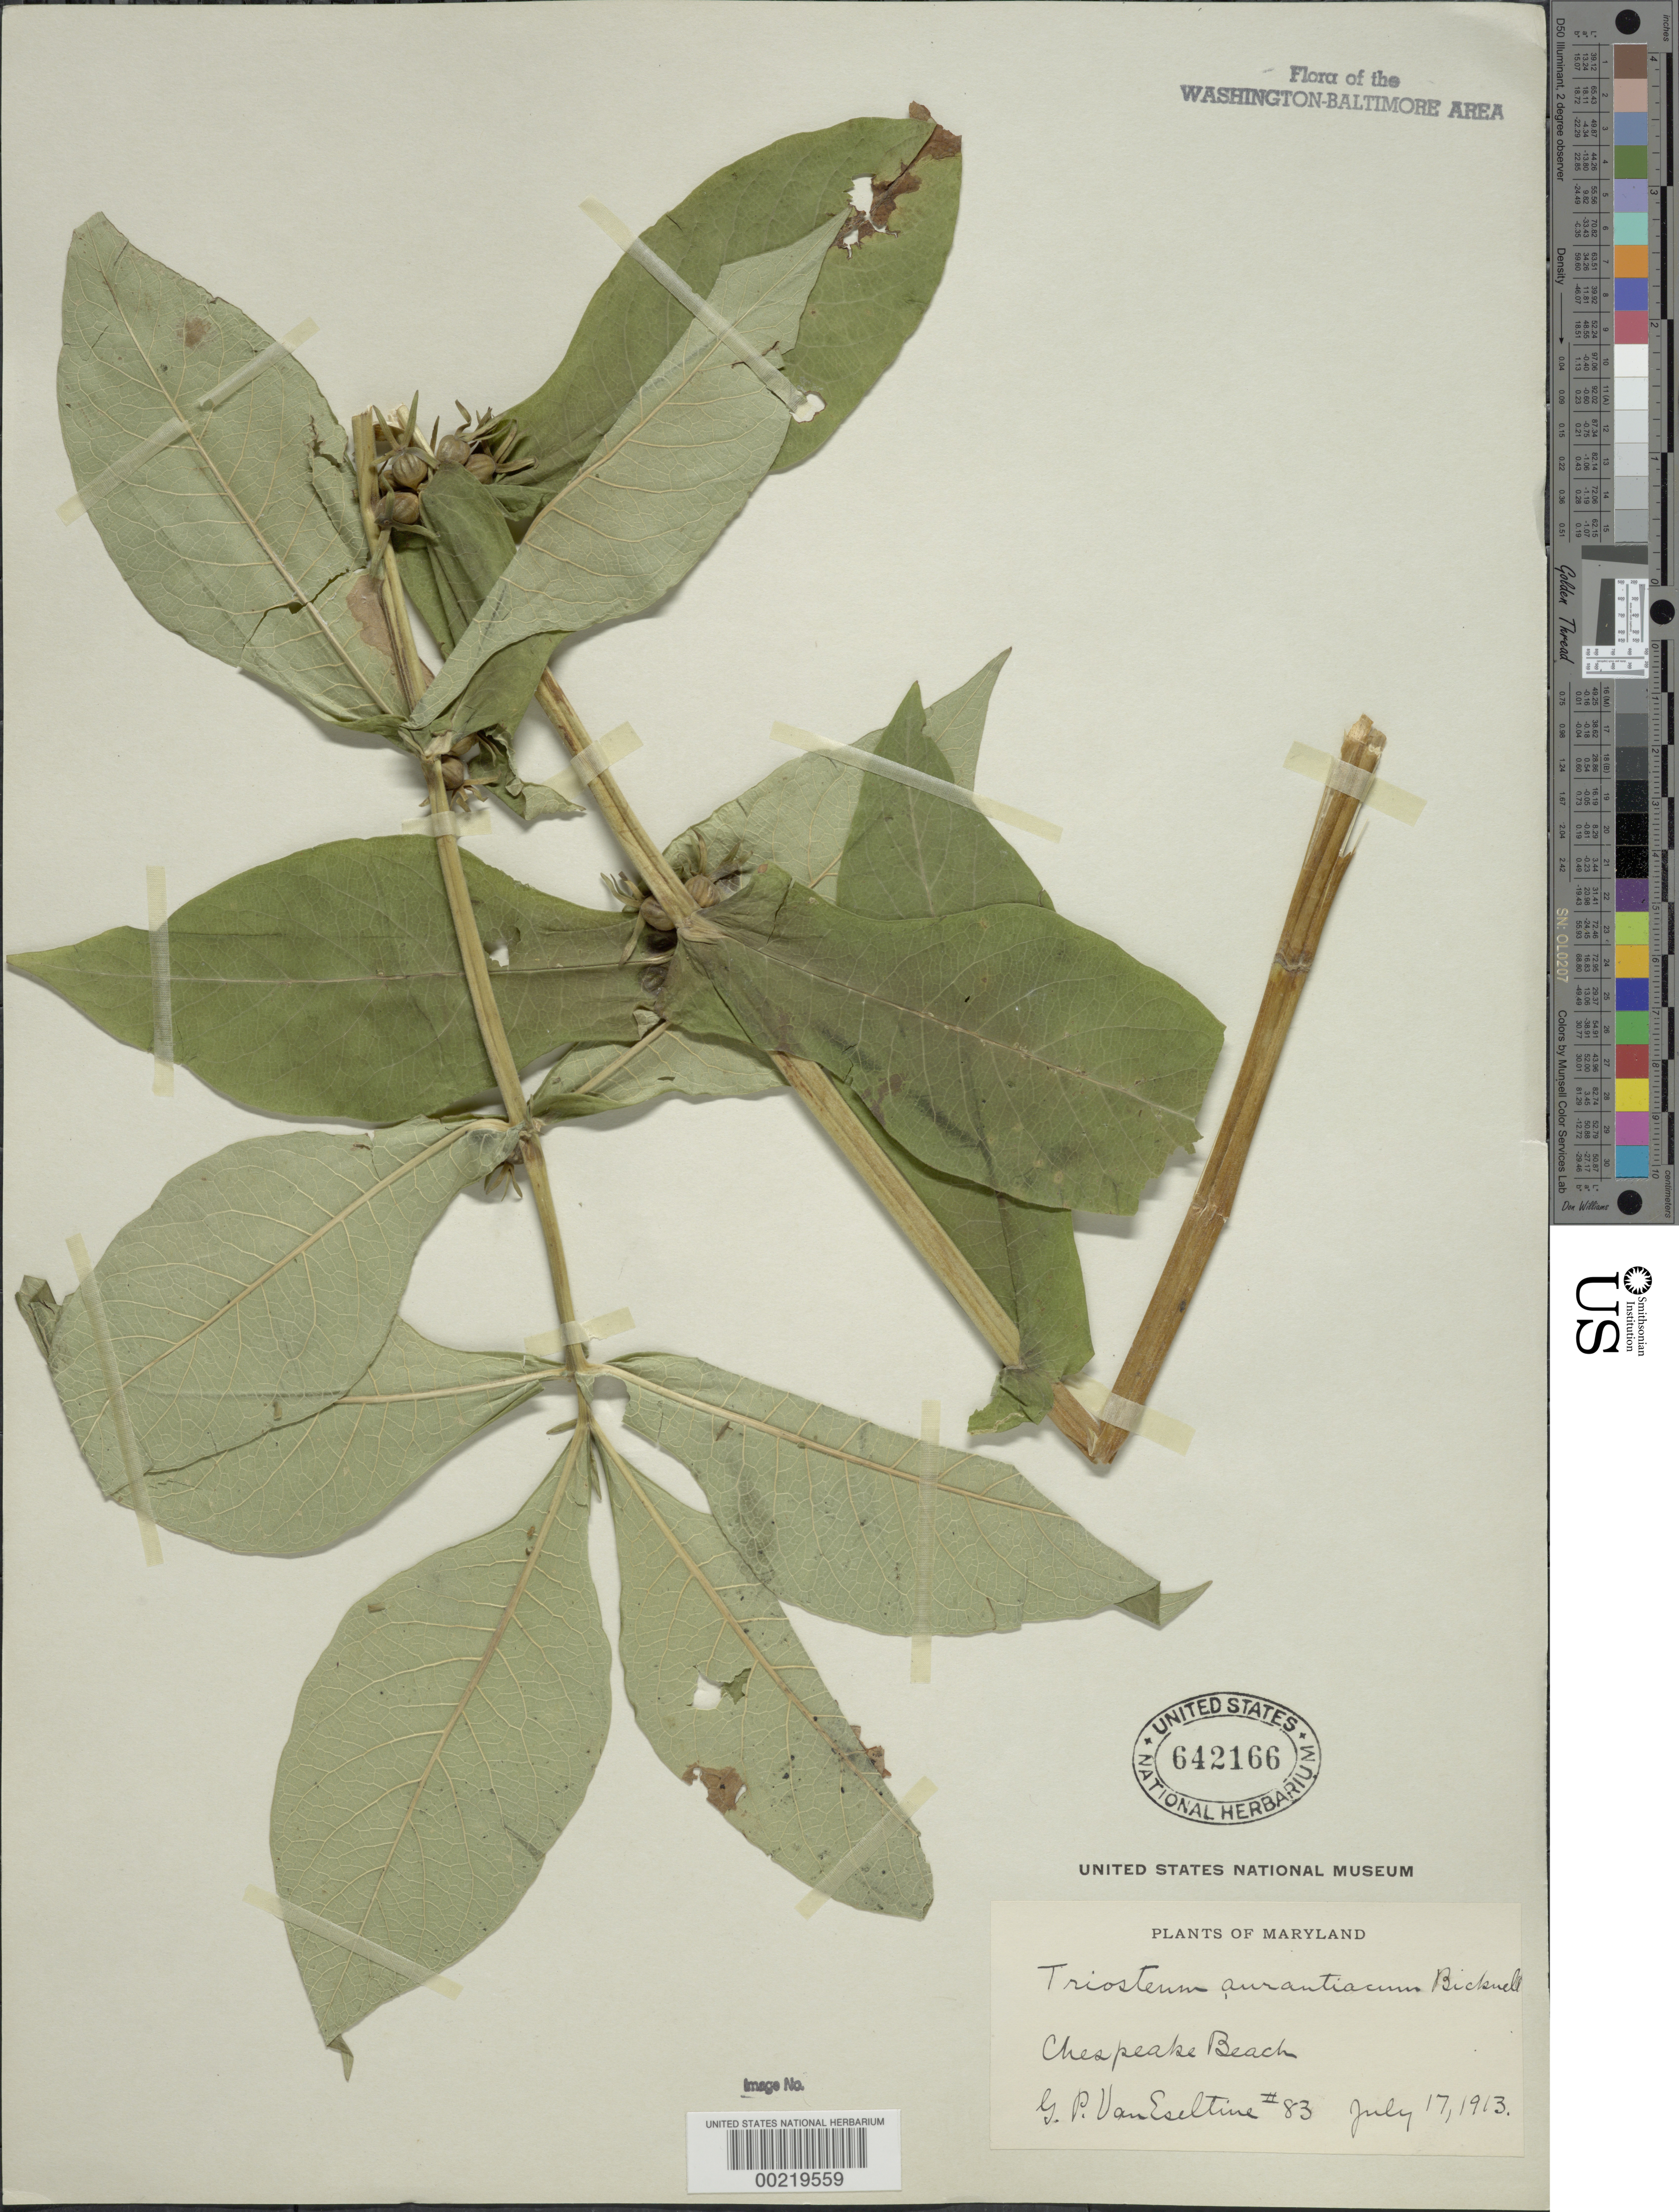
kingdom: Plantae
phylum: Tracheophyta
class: Magnoliopsida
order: Dipsacales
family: Caprifoliaceae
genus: Triosteum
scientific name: Triosteum aurantiacum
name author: E.P. Bicknell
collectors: G. P. Van Eseltine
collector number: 83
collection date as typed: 17 Jul 1913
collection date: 1913-07-17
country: United States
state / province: Maryland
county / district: Calvert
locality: Chesapeake Beach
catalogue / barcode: US 642166